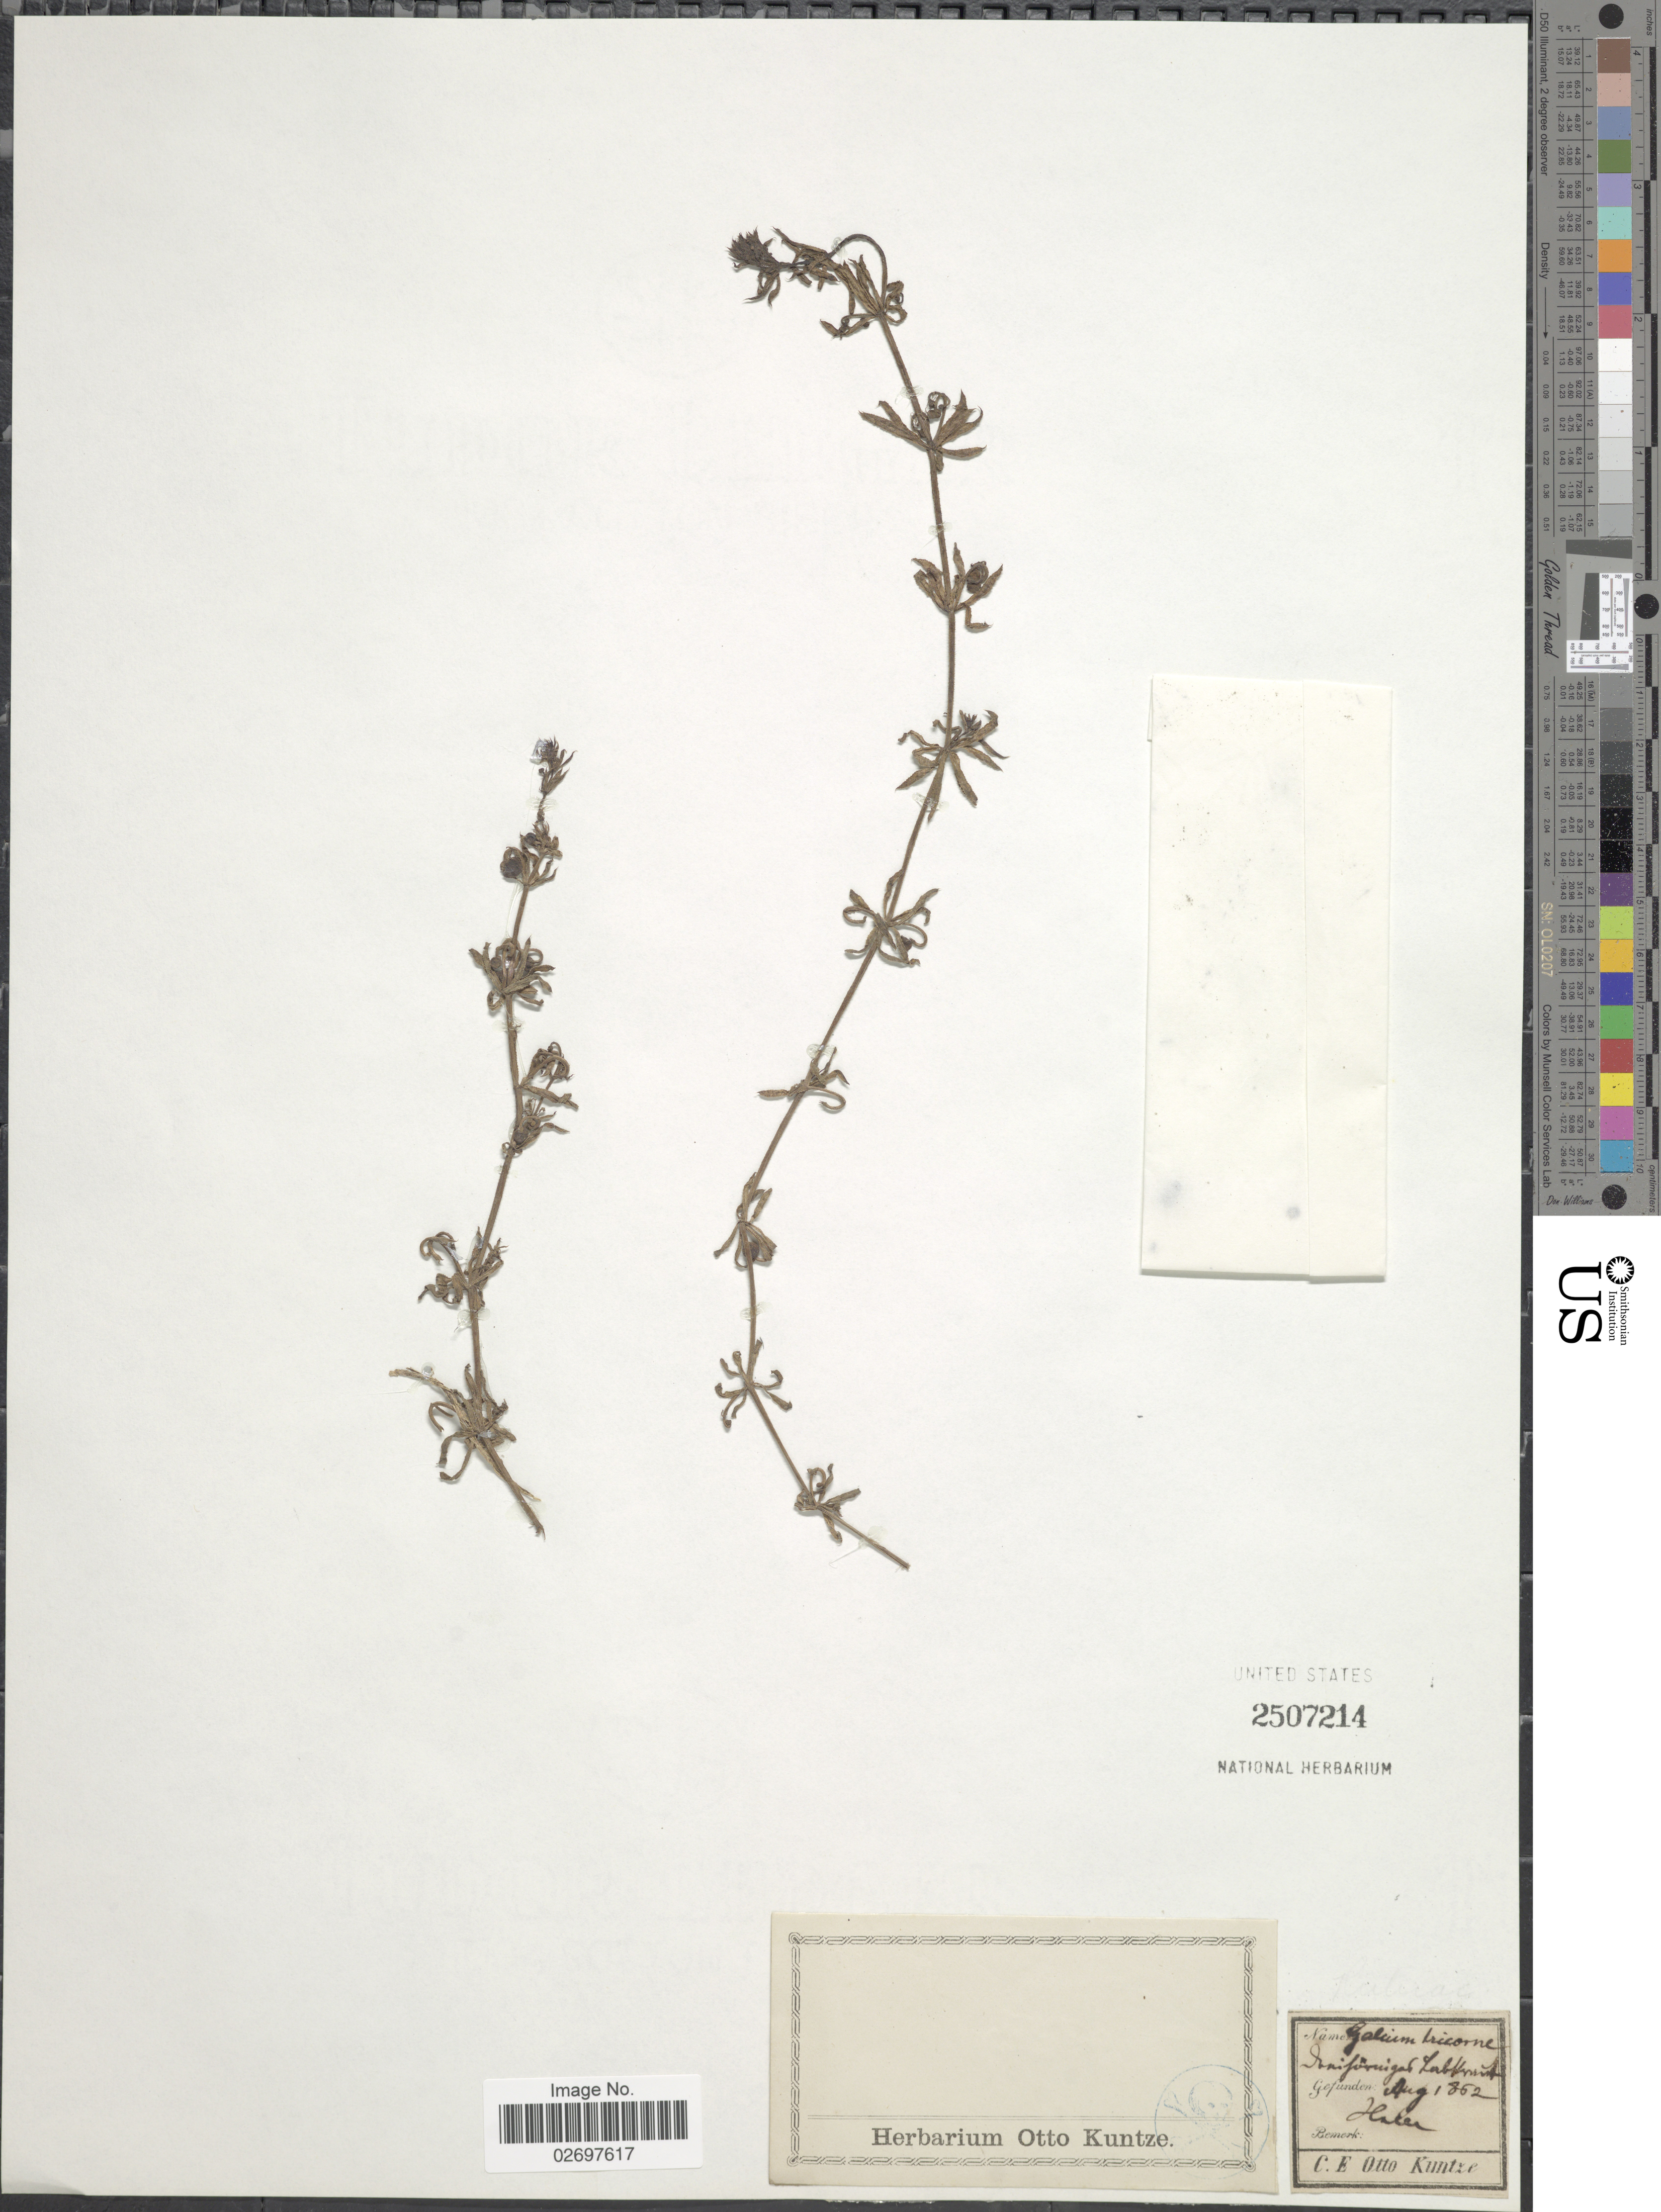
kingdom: Plantae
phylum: Tracheophyta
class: Magnoliopsida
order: Gentianales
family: Rubiaceae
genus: Galium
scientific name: Galium tricorne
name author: Stokes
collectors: C.E.O. Kuntze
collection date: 1862-08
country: Germany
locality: Haler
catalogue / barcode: US 2507214